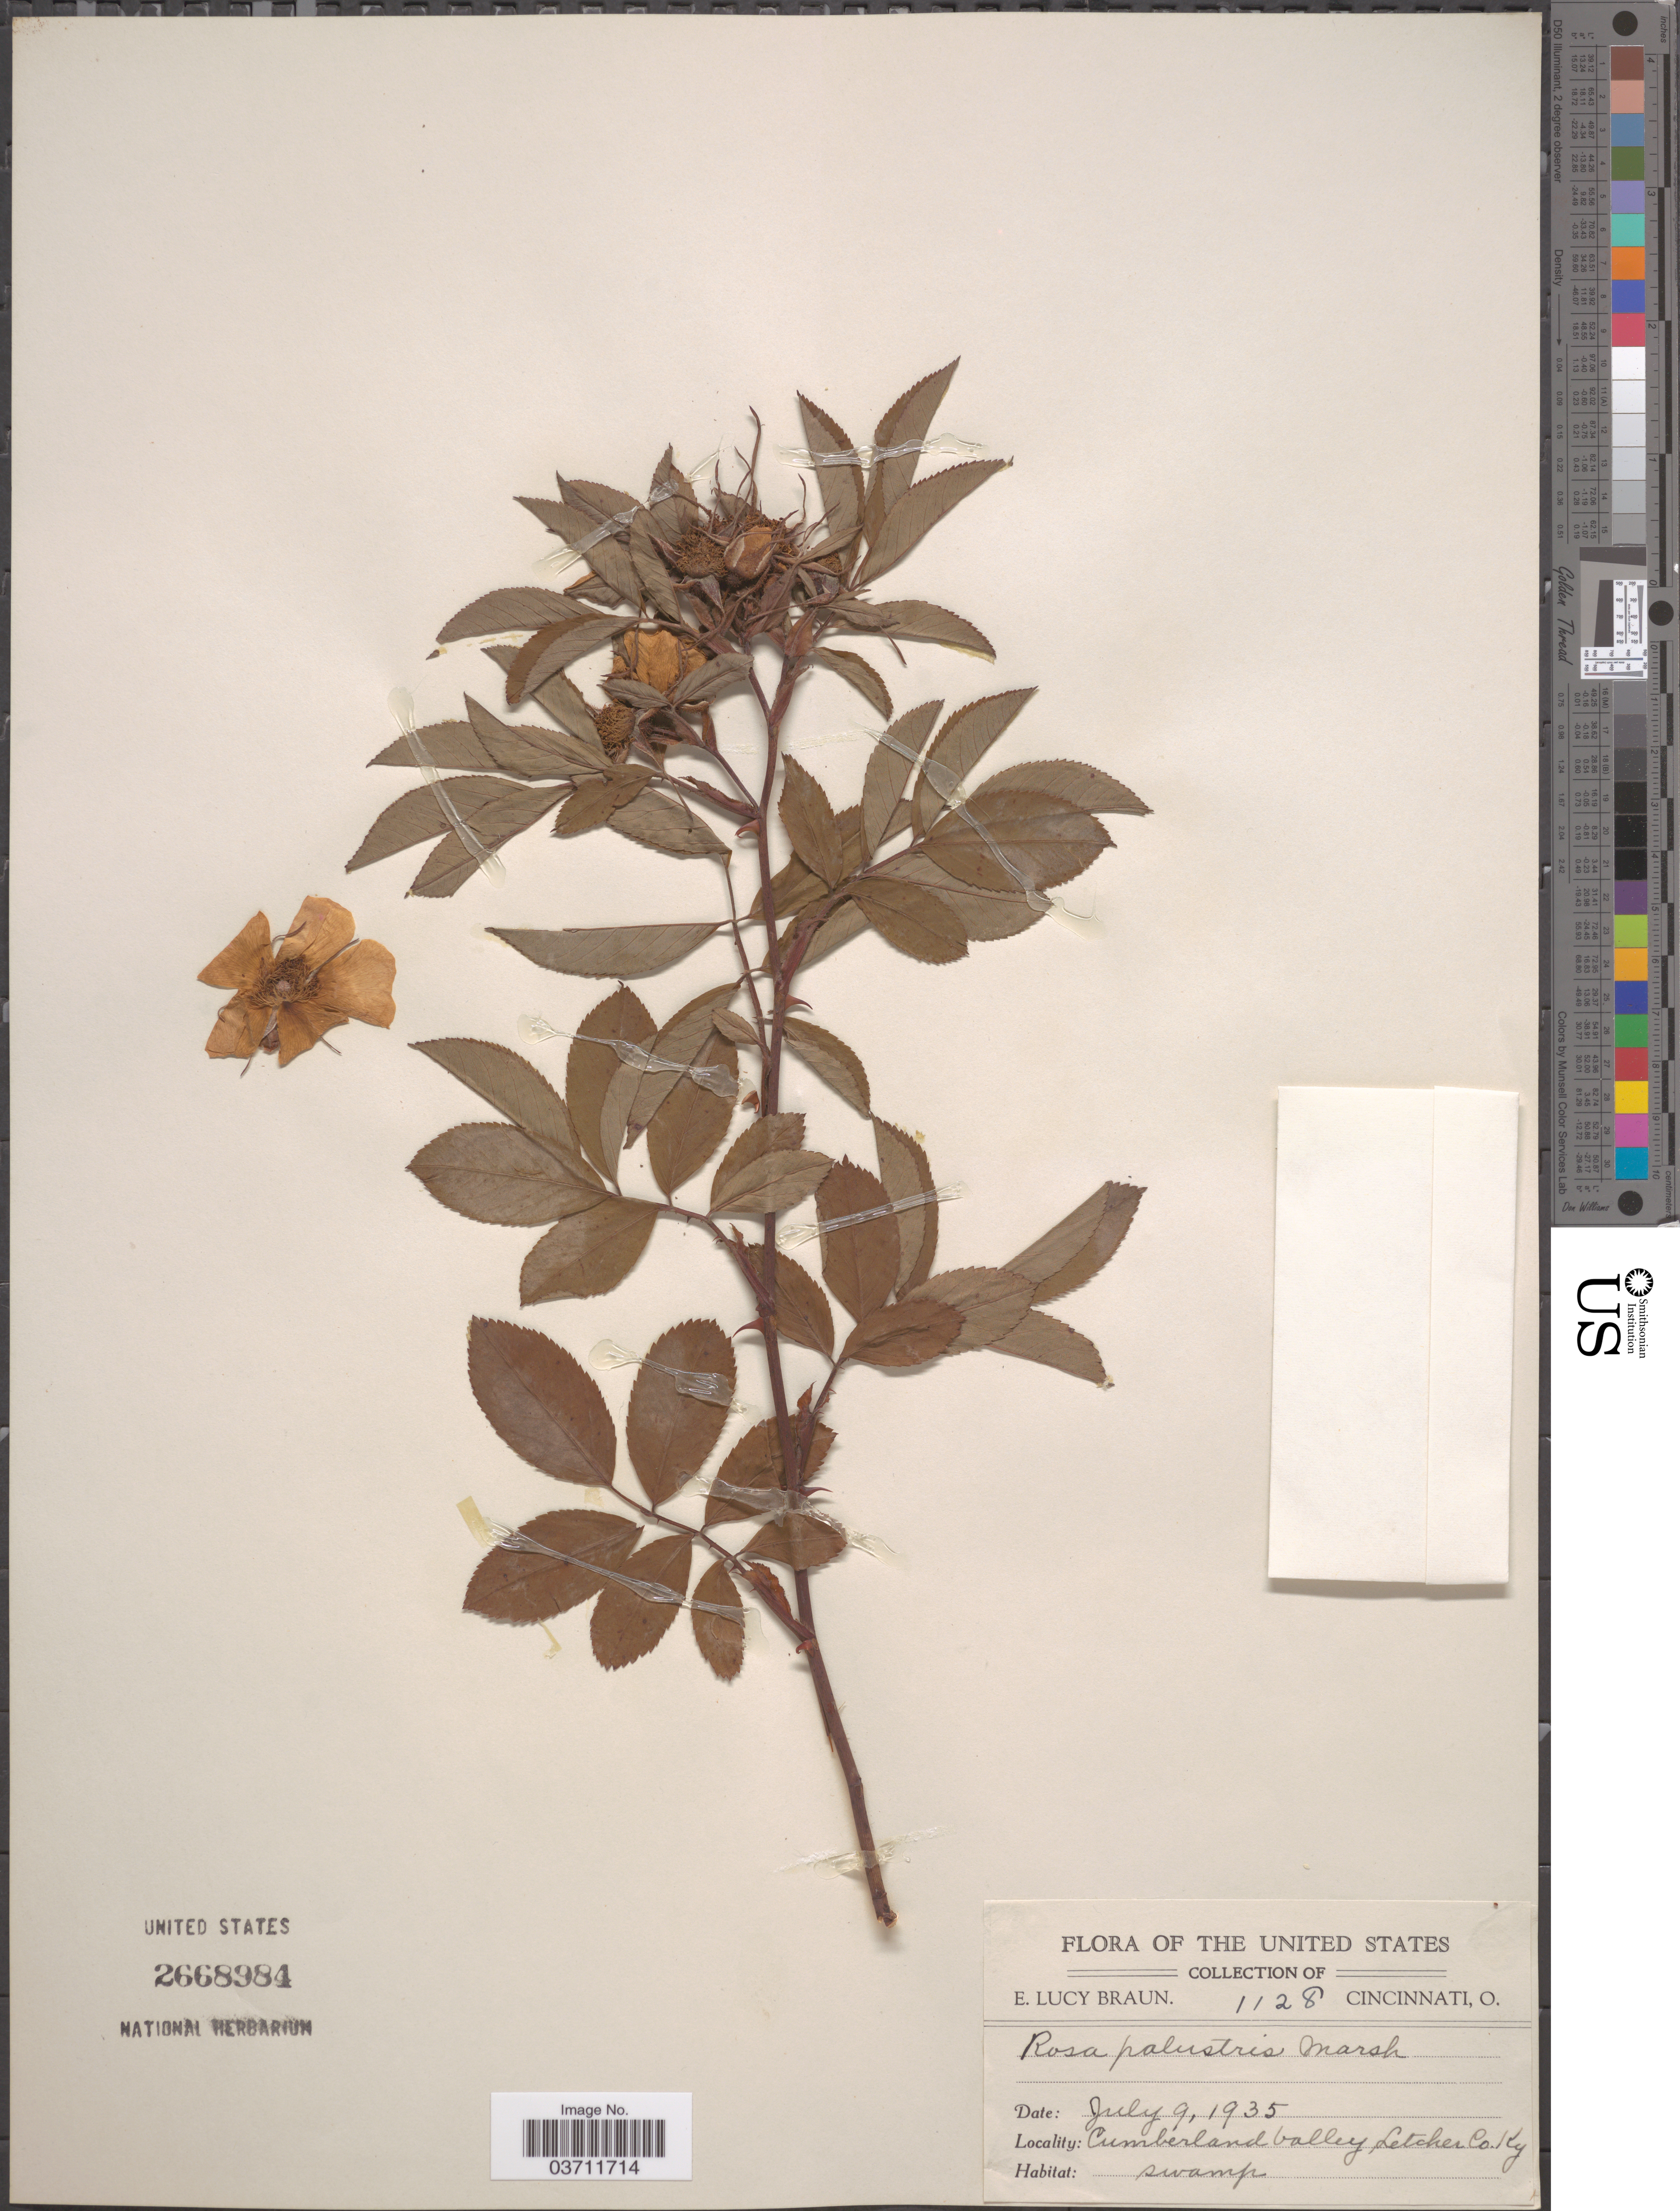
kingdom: Plantae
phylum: Tracheophyta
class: Magnoliopsida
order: Rosales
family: Rosaceae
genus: Rosa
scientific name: Rosa palustris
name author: Marshall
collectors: E. L. Braun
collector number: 1128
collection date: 1935-07-09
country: United States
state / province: Kentucky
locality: Cumberland Valley, Letcher Co.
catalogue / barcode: US 2668984